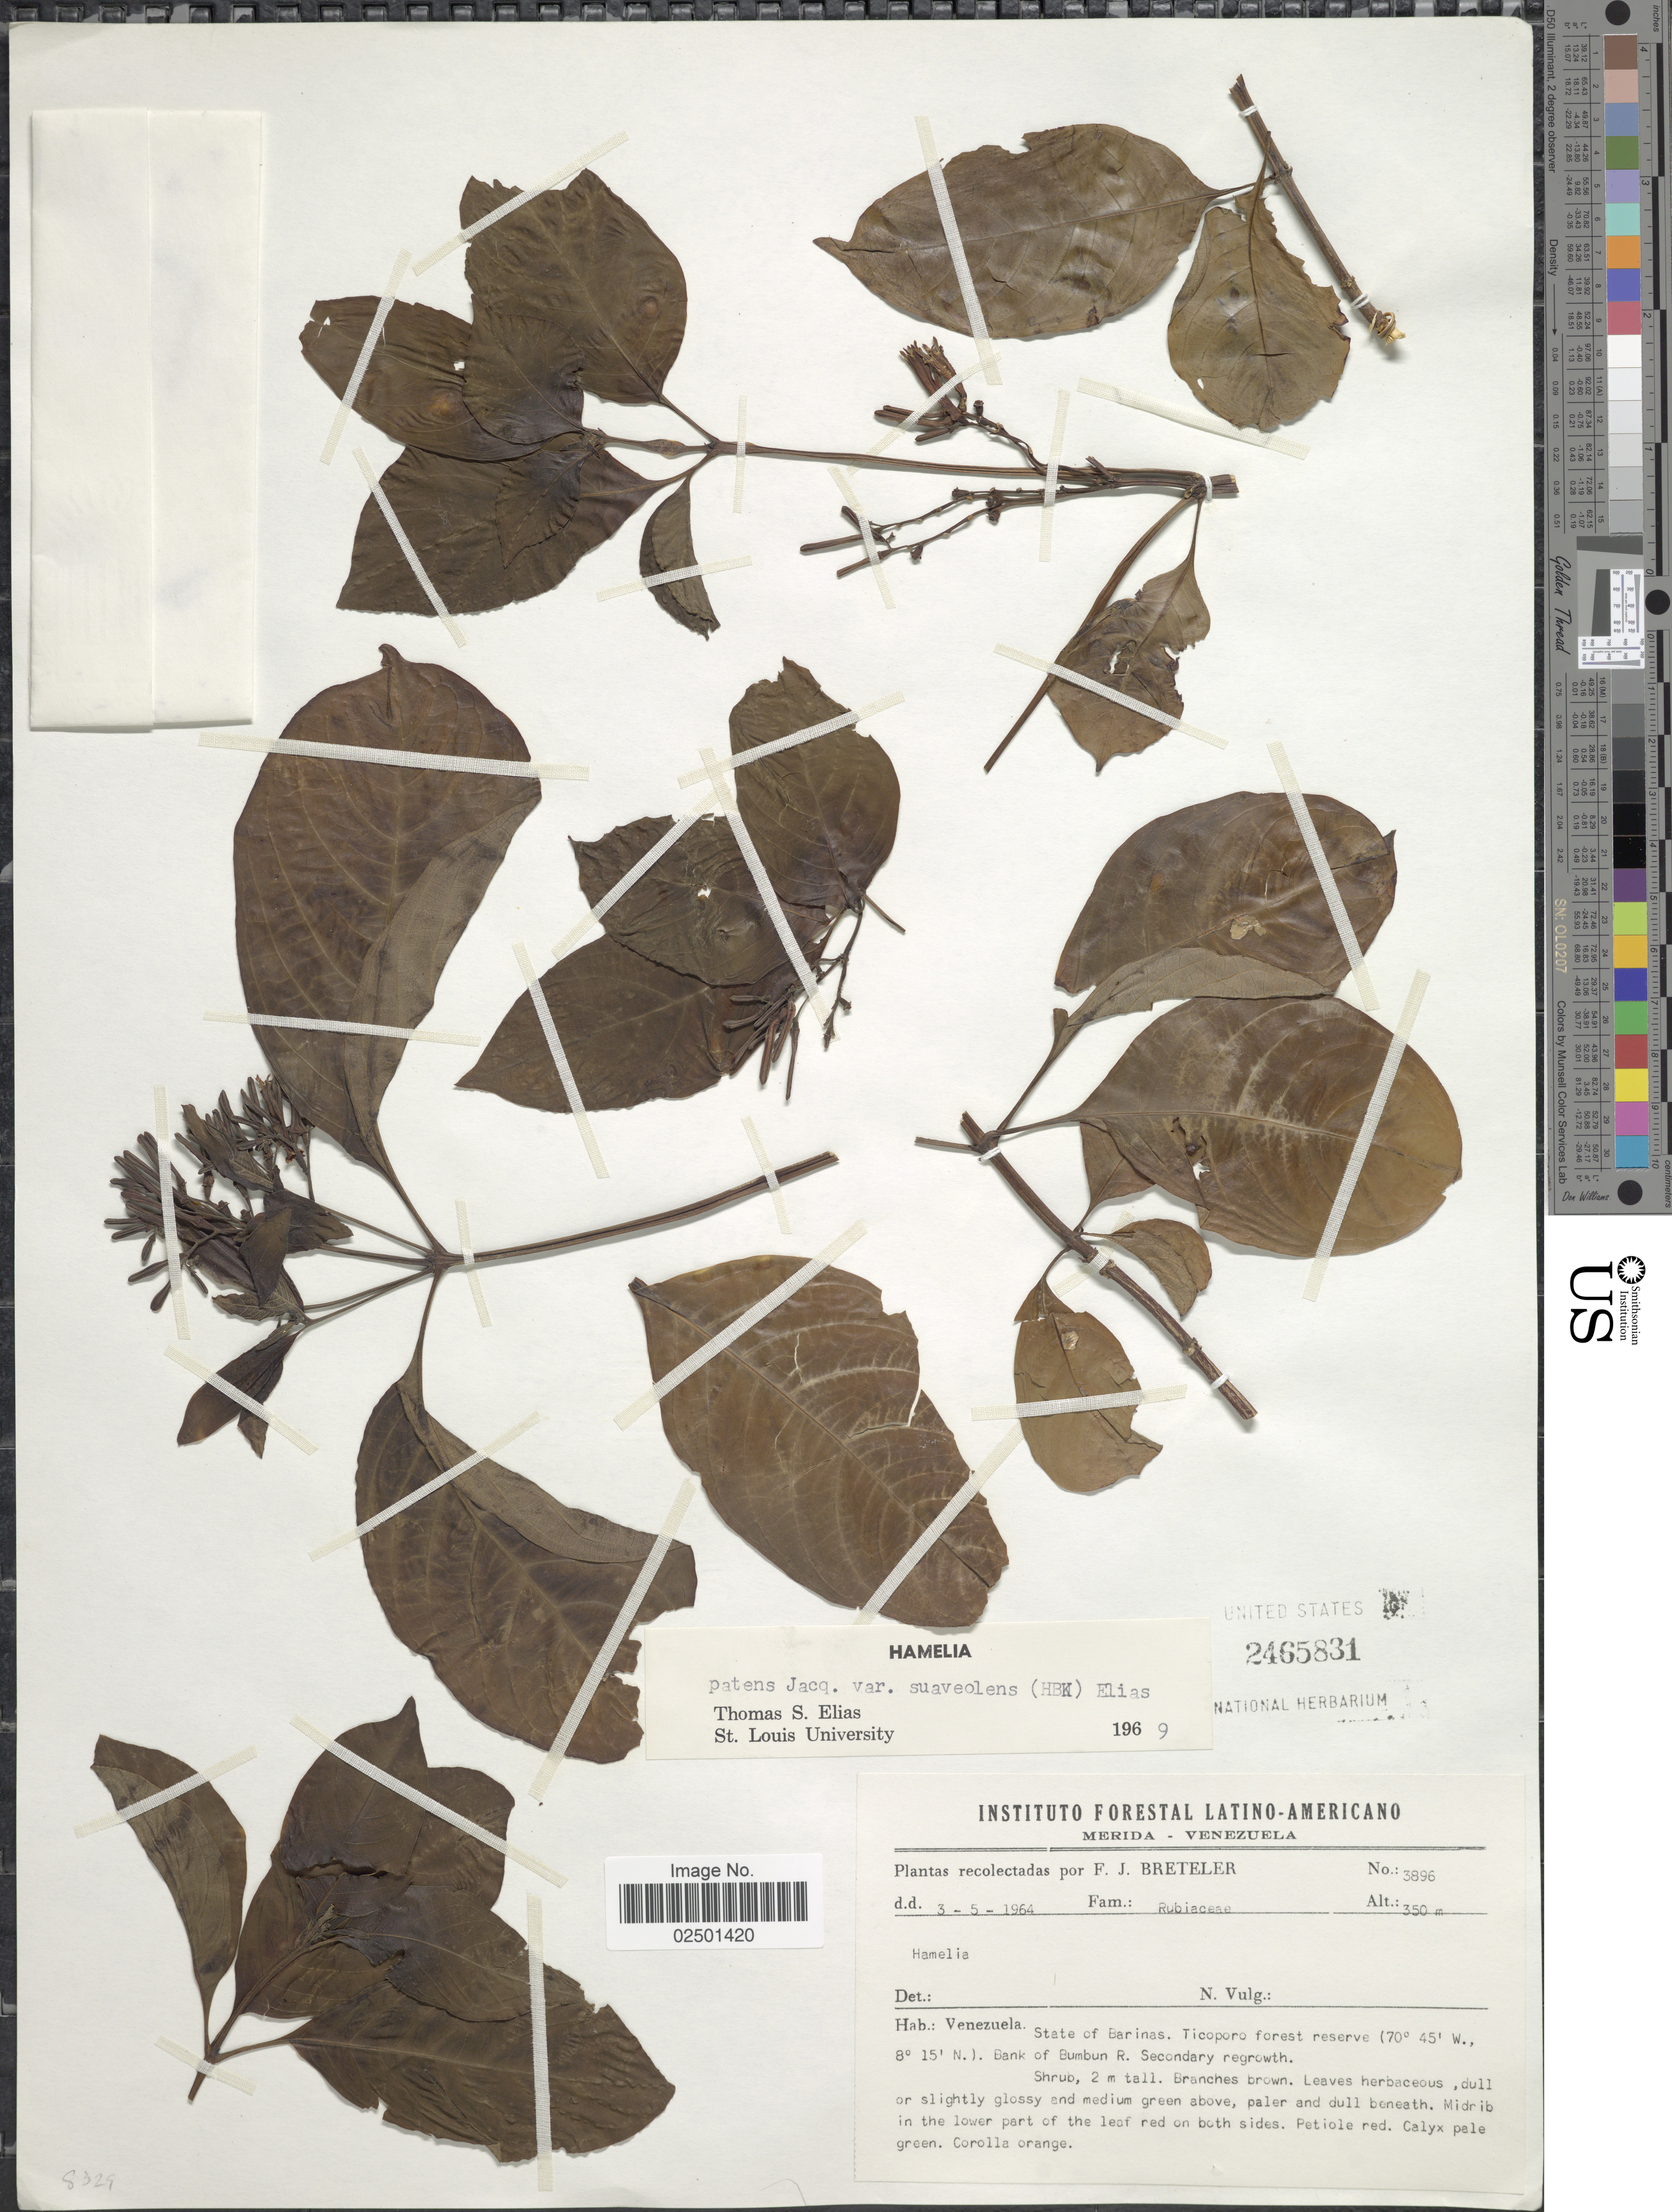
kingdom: Plantae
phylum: Tracheophyta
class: Magnoliopsida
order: Gentianales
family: Rubiaceae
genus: Hamelia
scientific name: Hamelia patens var. glabra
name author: Oerst.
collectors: F. J. Breteler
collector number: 3896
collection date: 1964-05-03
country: Venezuela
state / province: Barinas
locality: Ticoporo forest reserve. Bank of Bumbun R.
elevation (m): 350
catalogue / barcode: US 2465831